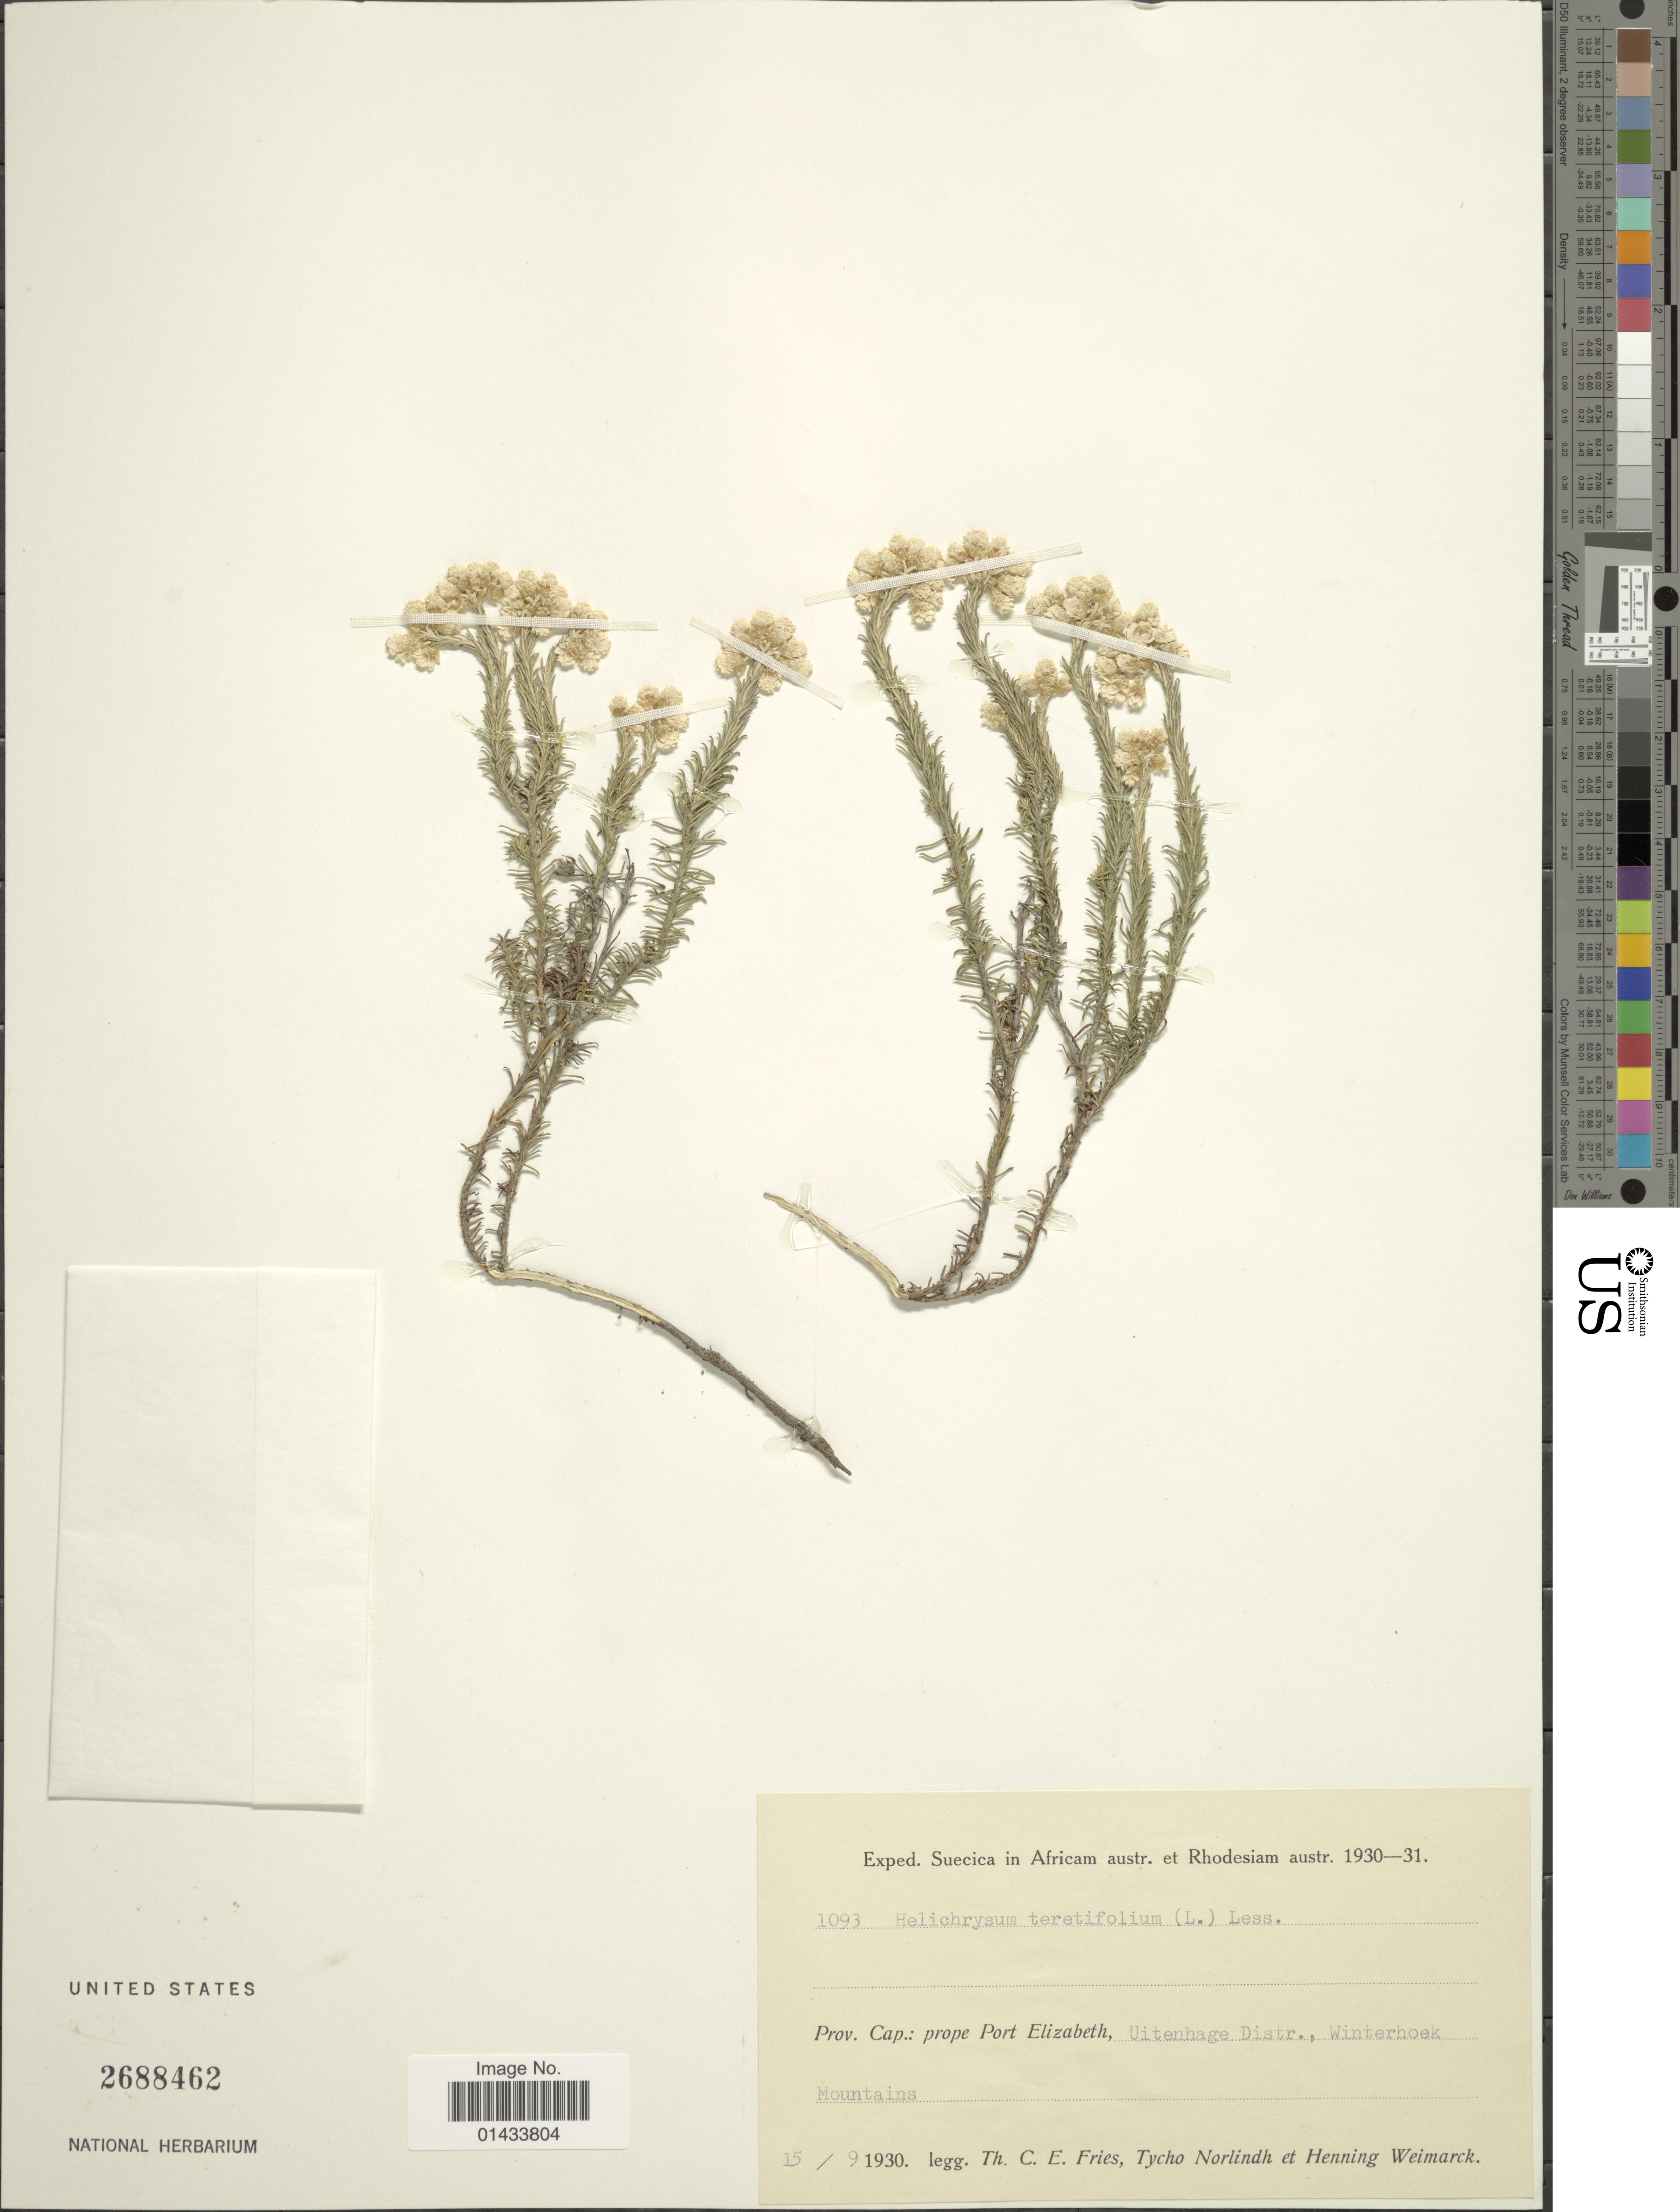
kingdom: Plantae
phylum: Tracheophyta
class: Magnoliopsida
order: Asterales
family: Asteraceae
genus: Helichrysum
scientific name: Helichrysum teretifolium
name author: Sweet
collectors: T. C. E. Fries, N. T. Norlindh & A. H. Weimarck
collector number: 1093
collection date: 1930-09-15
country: South Africa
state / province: Eastern Cape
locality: Prov. Cap.: prope Port Elizabeth, Uitenhage Distr., Winterhoek Mountains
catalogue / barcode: US 2688462